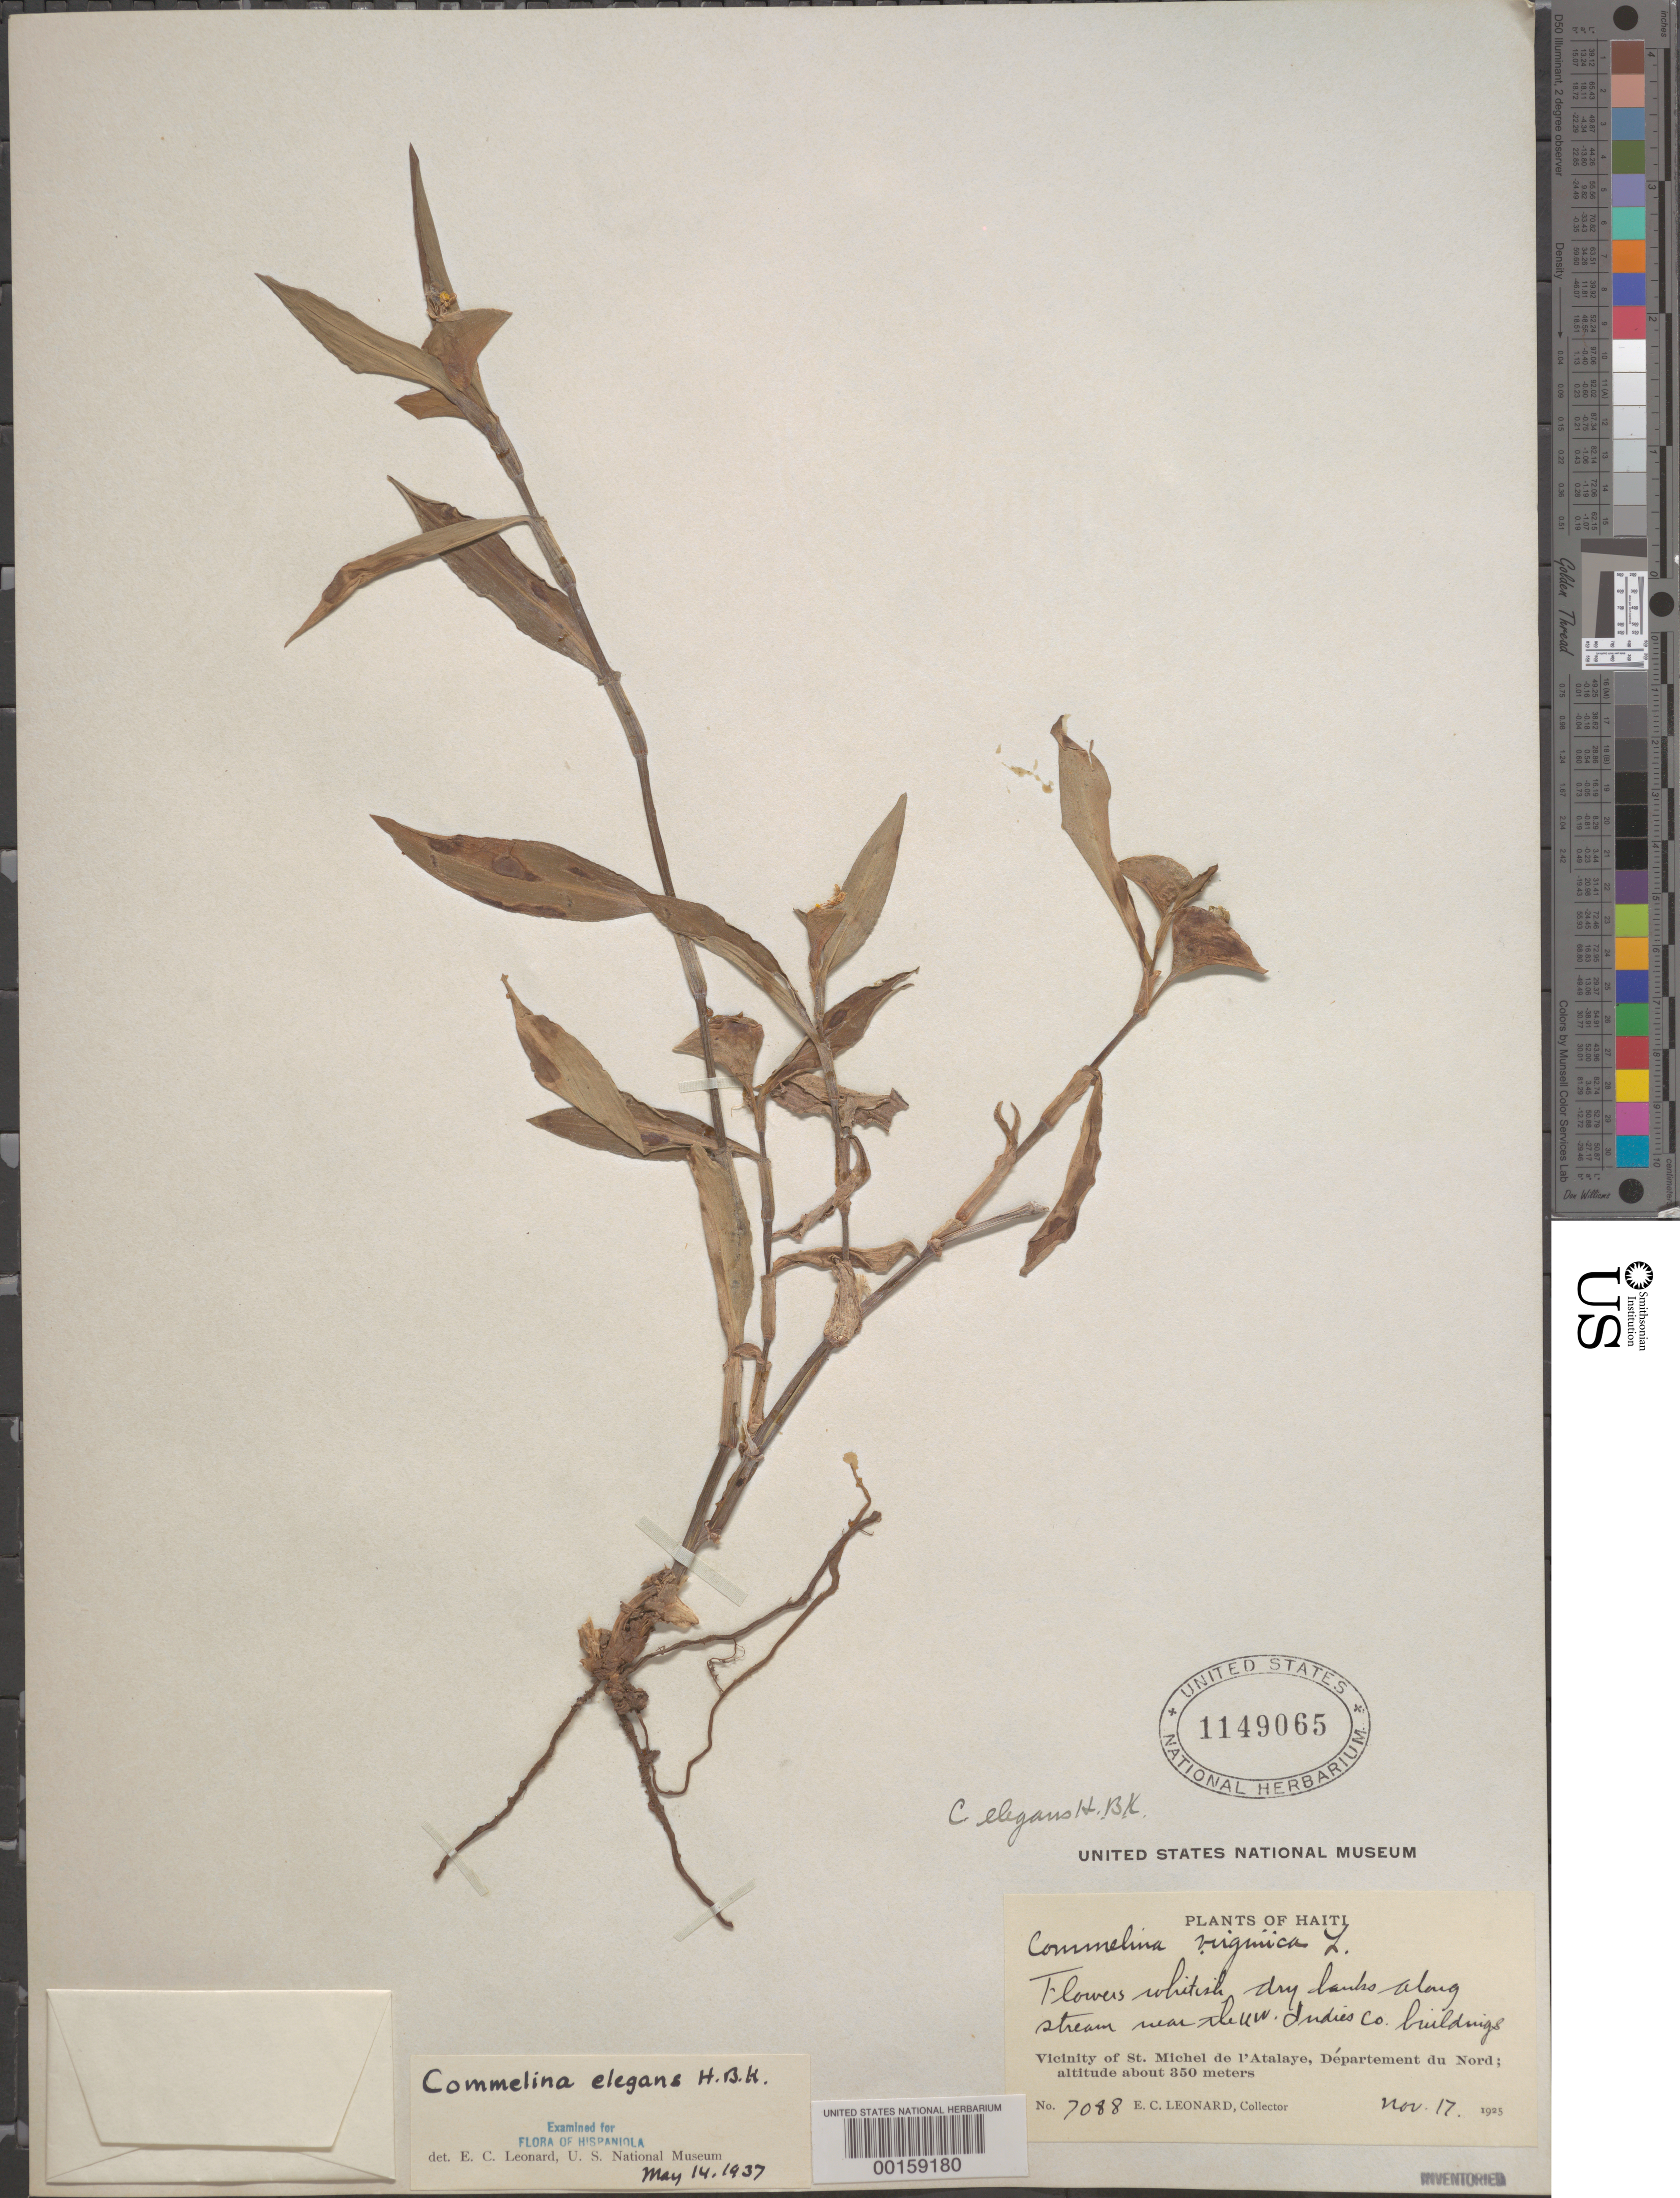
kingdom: Plantae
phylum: Tracheophyta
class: Liliopsida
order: Commelinales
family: Commelinaceae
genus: Commelina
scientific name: Commelina erecta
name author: L.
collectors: E. C. Leonard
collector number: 7088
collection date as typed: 17 Nov 1925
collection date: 1925-11-17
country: Haiti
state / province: Nord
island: Hispaniola Island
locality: St. michel de l'atalaye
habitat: Dry soil; banks along stream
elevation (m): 350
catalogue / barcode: US 1149065